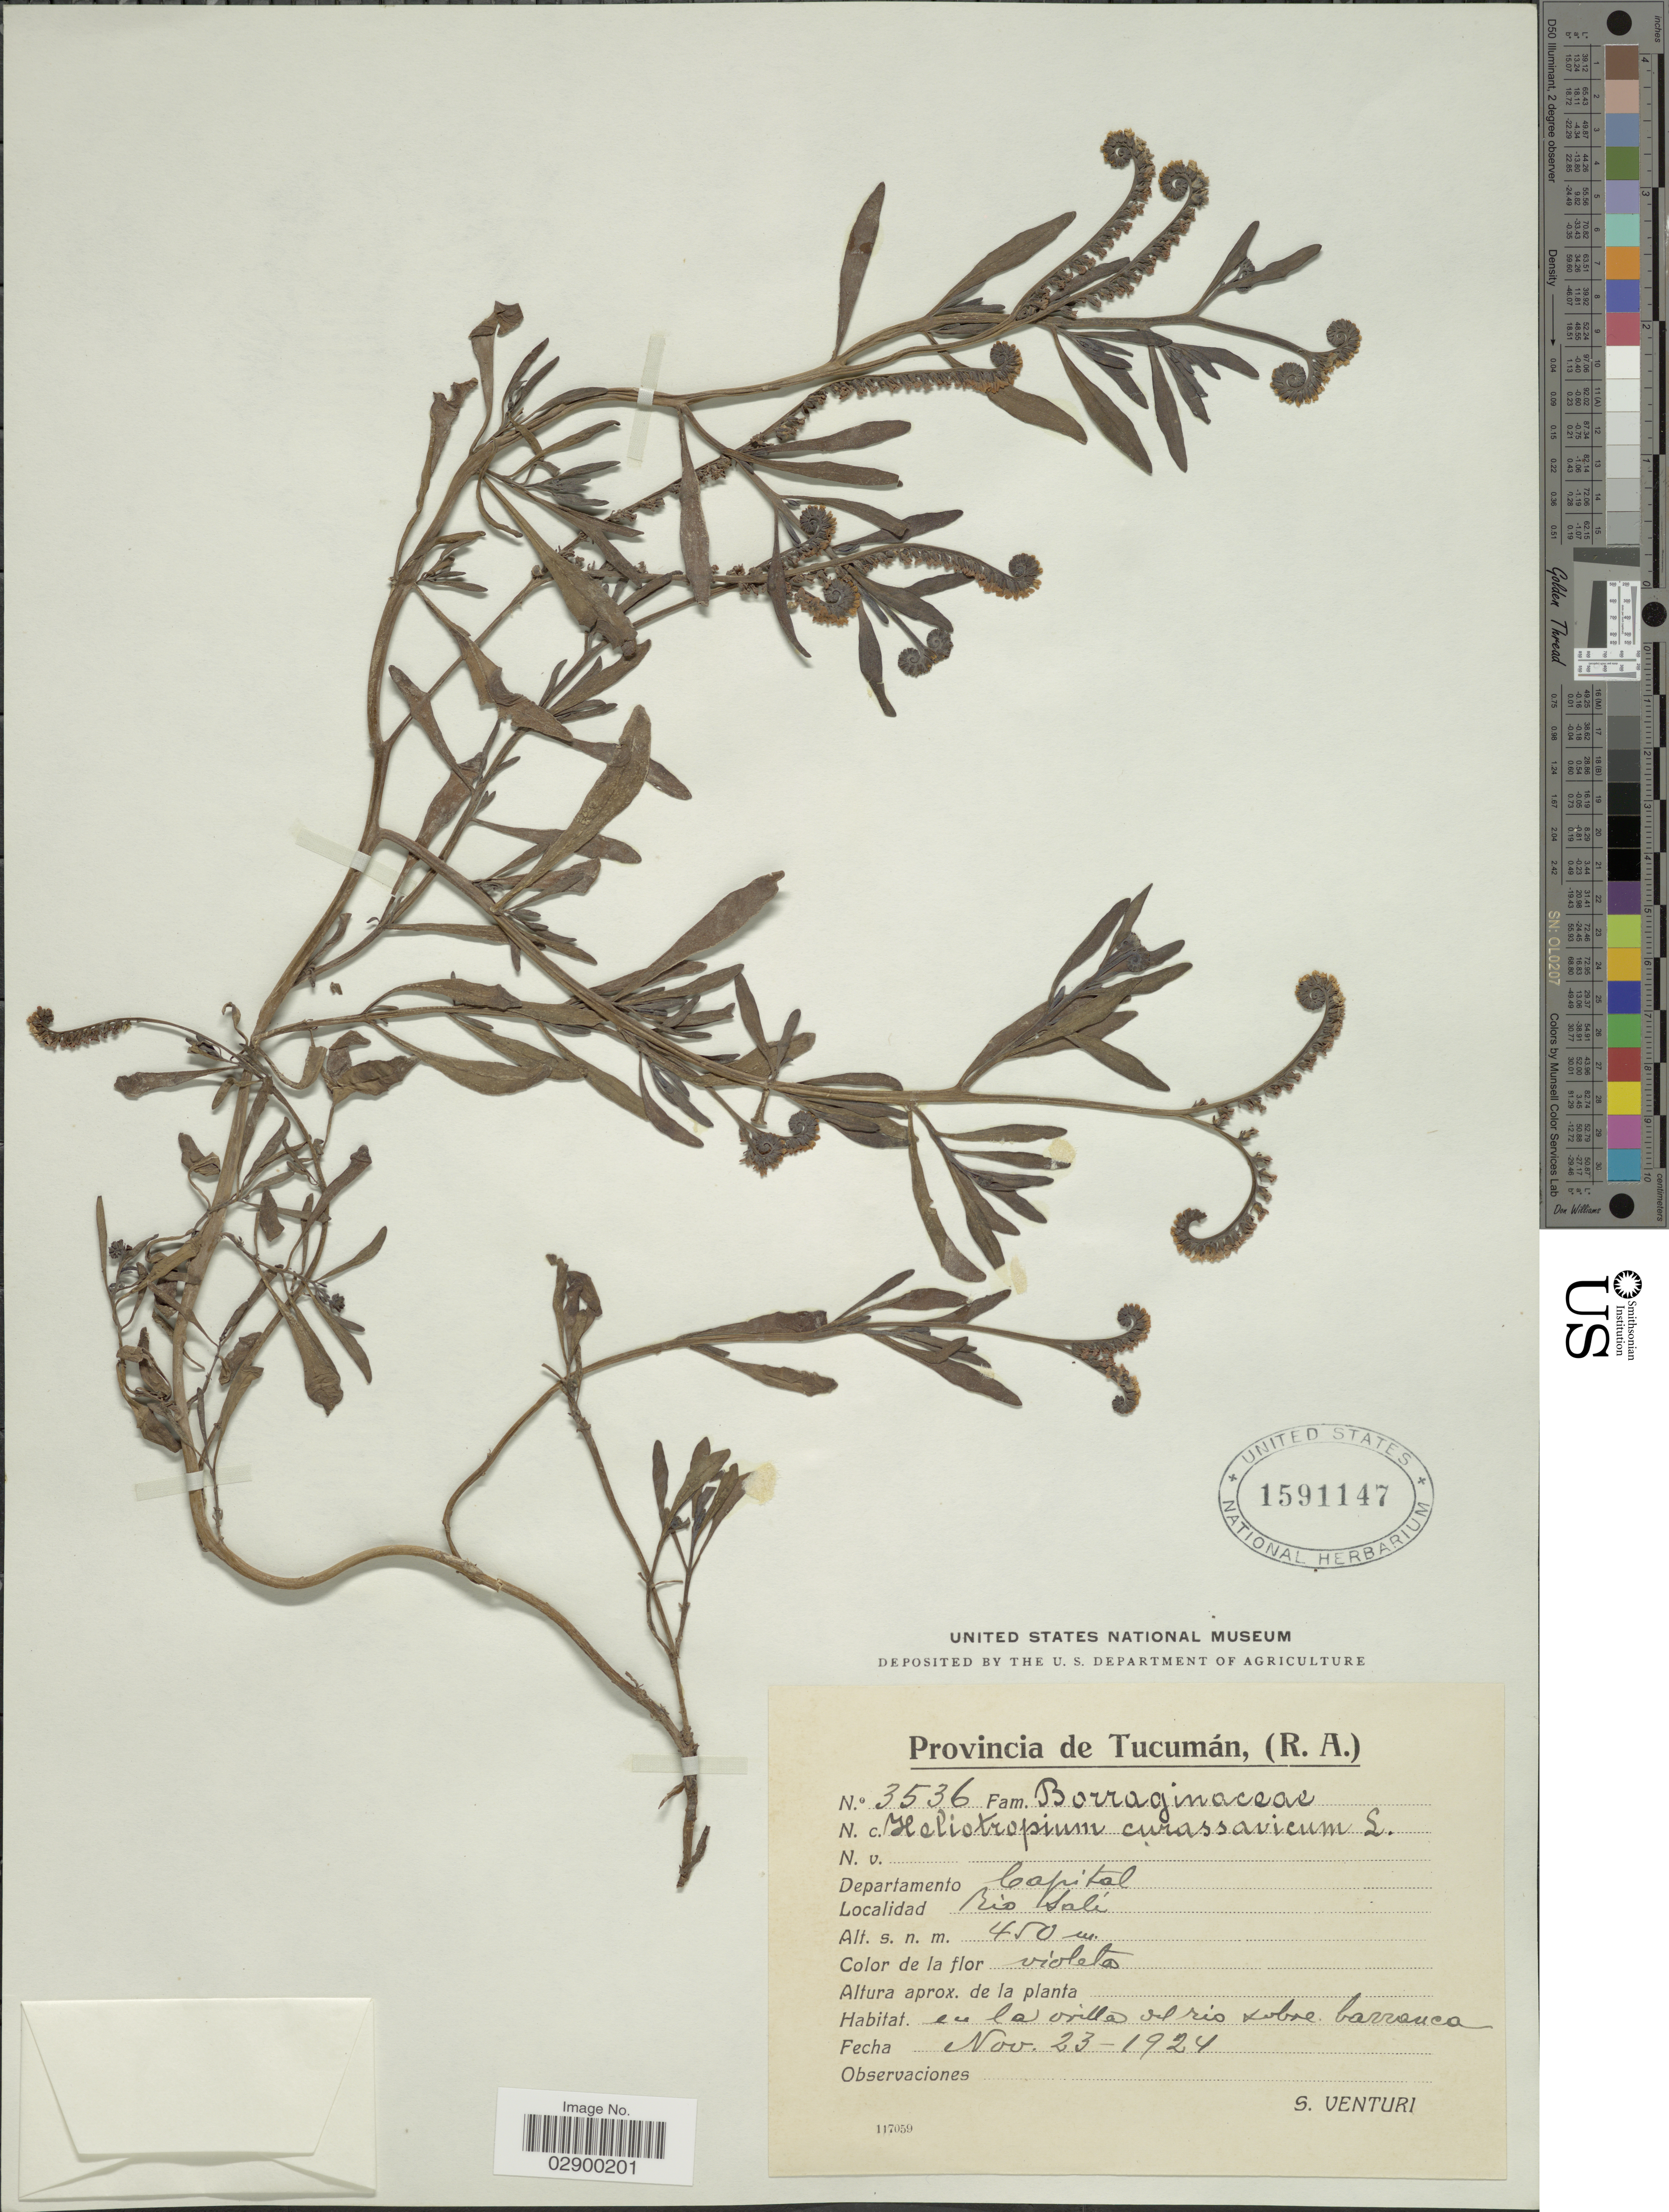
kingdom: Plantae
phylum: Tracheophyta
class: Magnoliopsida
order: Boraginales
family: Heliotropiaceae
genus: Heliotropium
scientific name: Heliotropium curassavicum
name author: L.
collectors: S. Venturi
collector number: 3536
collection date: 1924-11-23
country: Argentina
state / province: Tucuman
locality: Provincia de Tucumán, (R.A.), Departamento Capital, Rio Sali.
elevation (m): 450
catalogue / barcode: US 1591147